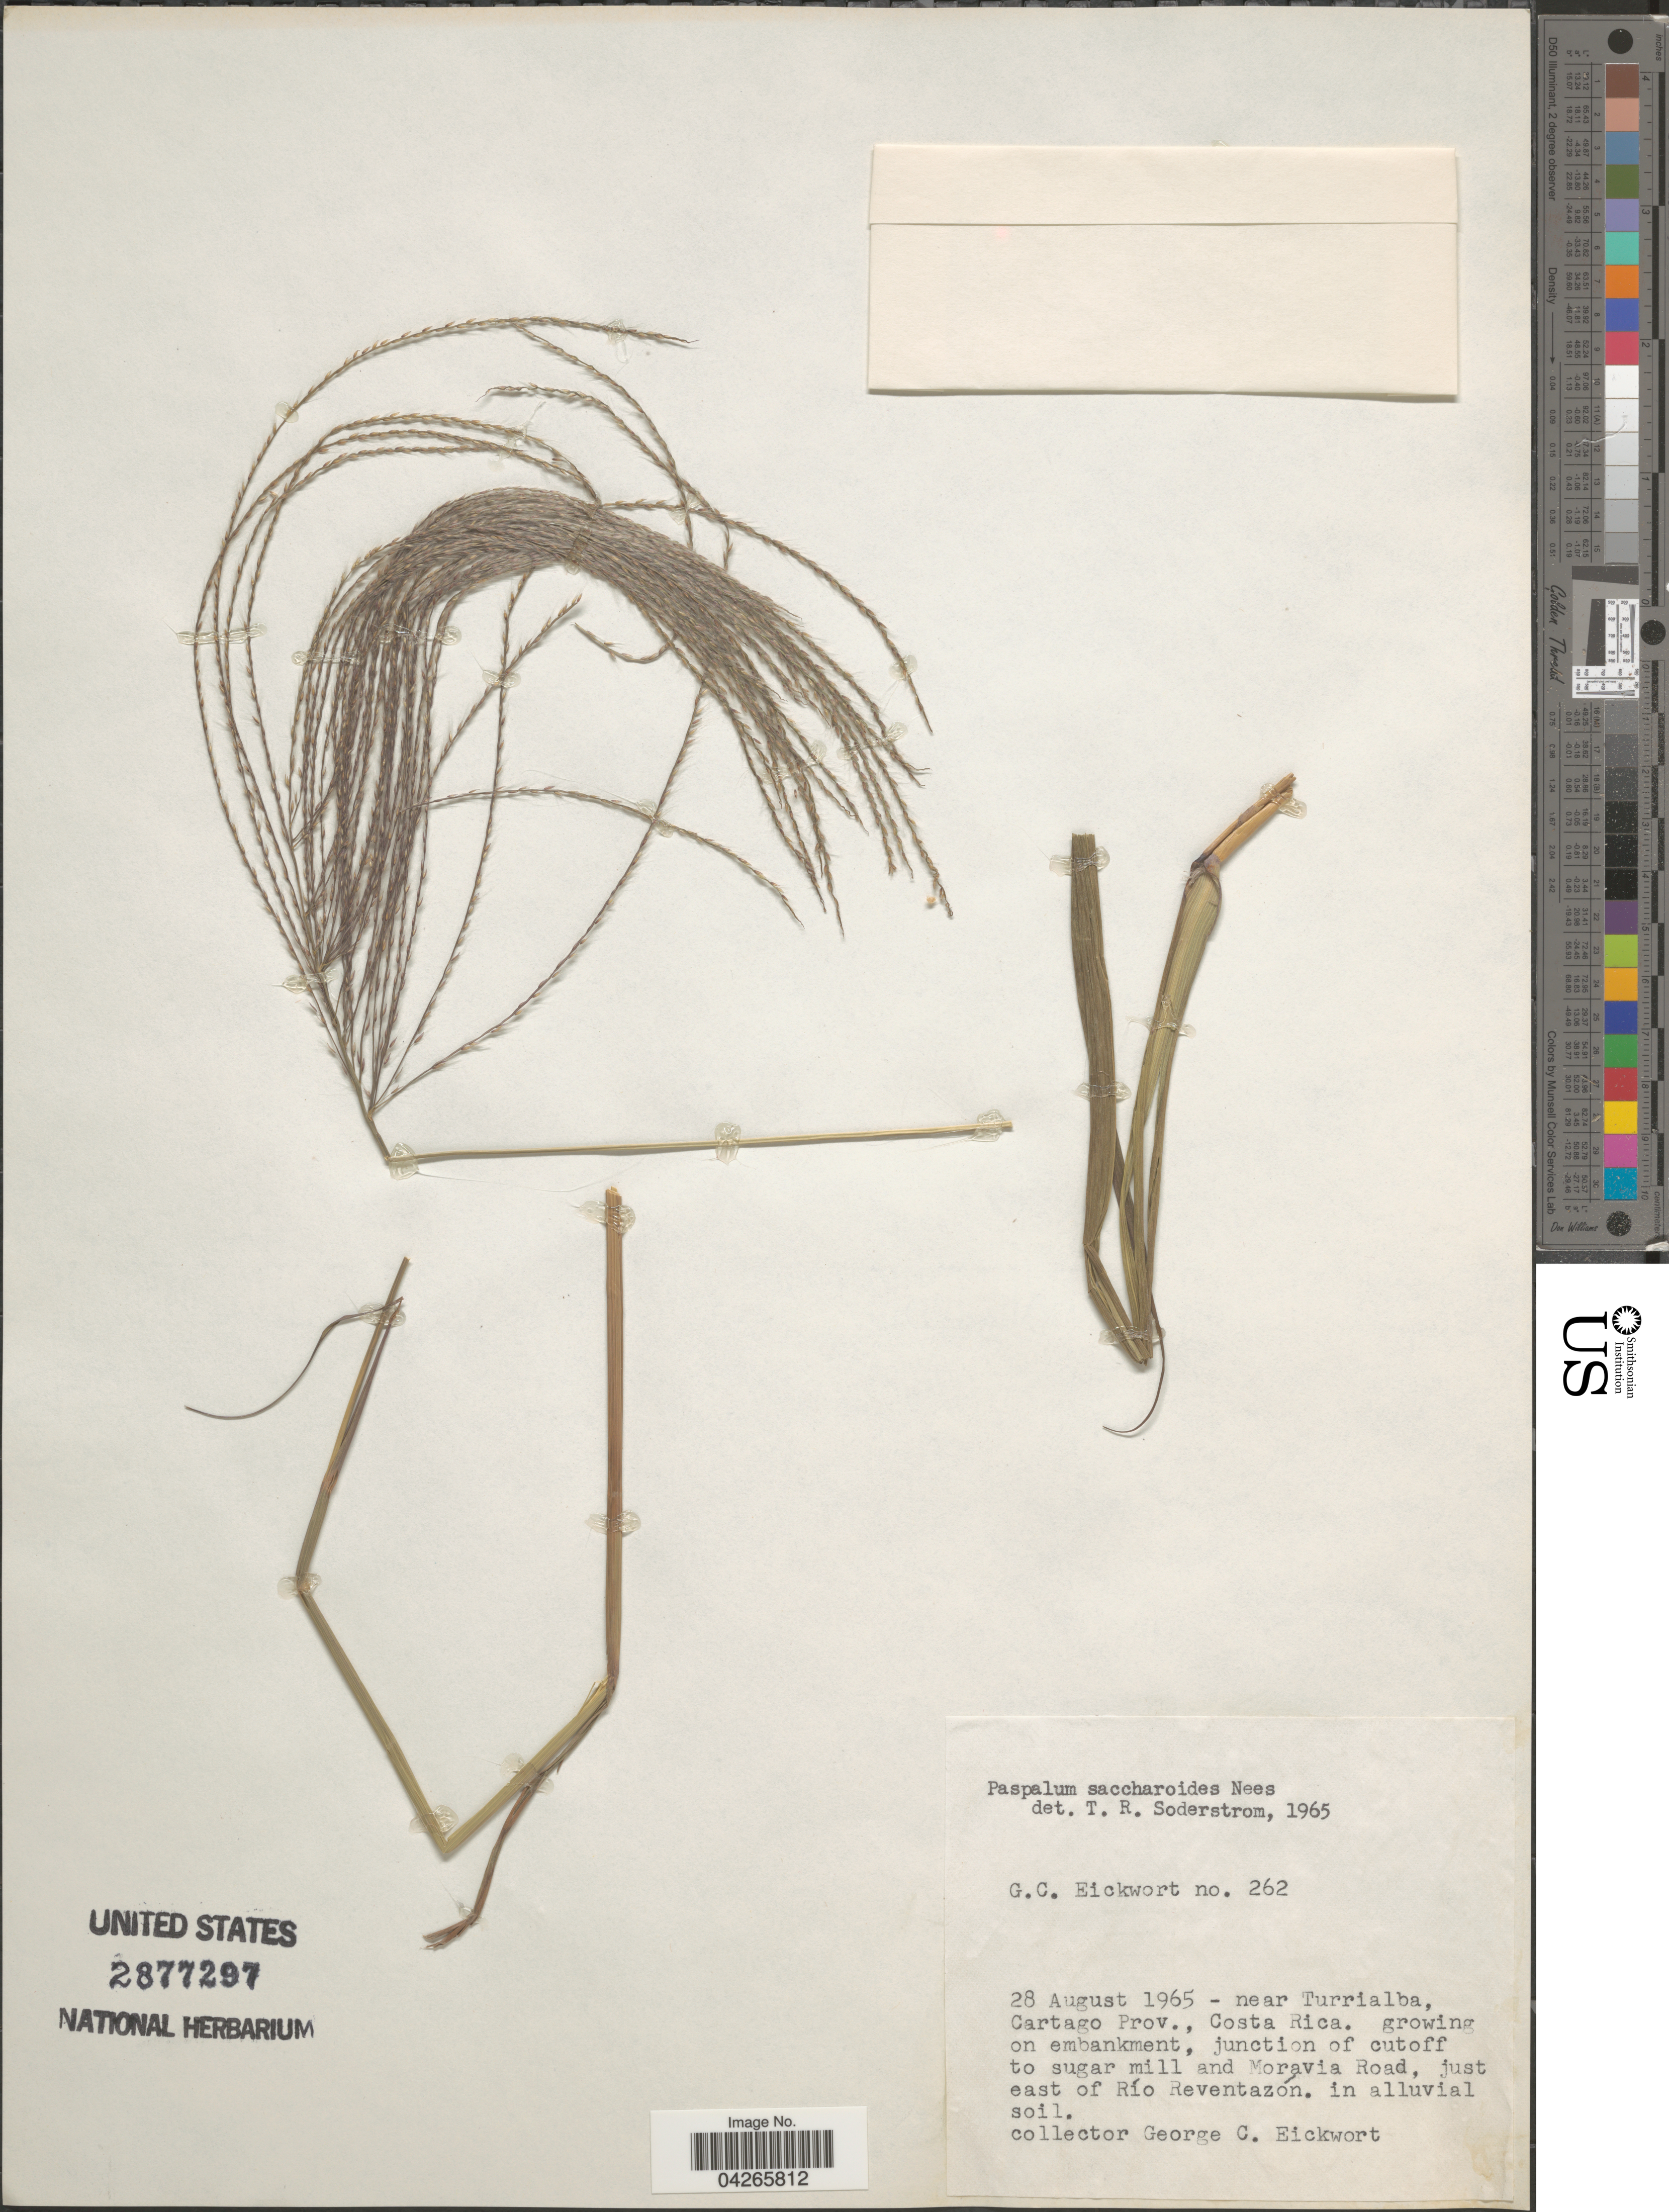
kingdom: Plantae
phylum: Tracheophyta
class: Liliopsida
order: Poales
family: Poaceae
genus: Paspalum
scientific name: Paspalum saccharoides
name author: Nees ex Trin.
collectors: G. Eickwort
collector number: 262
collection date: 1965-08-28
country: Costa Rica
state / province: Cartago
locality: Near Turrialba, on embankment, junction of cutoff to sugar mill and Moravia Road, just east of Río Reventazón.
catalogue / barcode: US 2877297